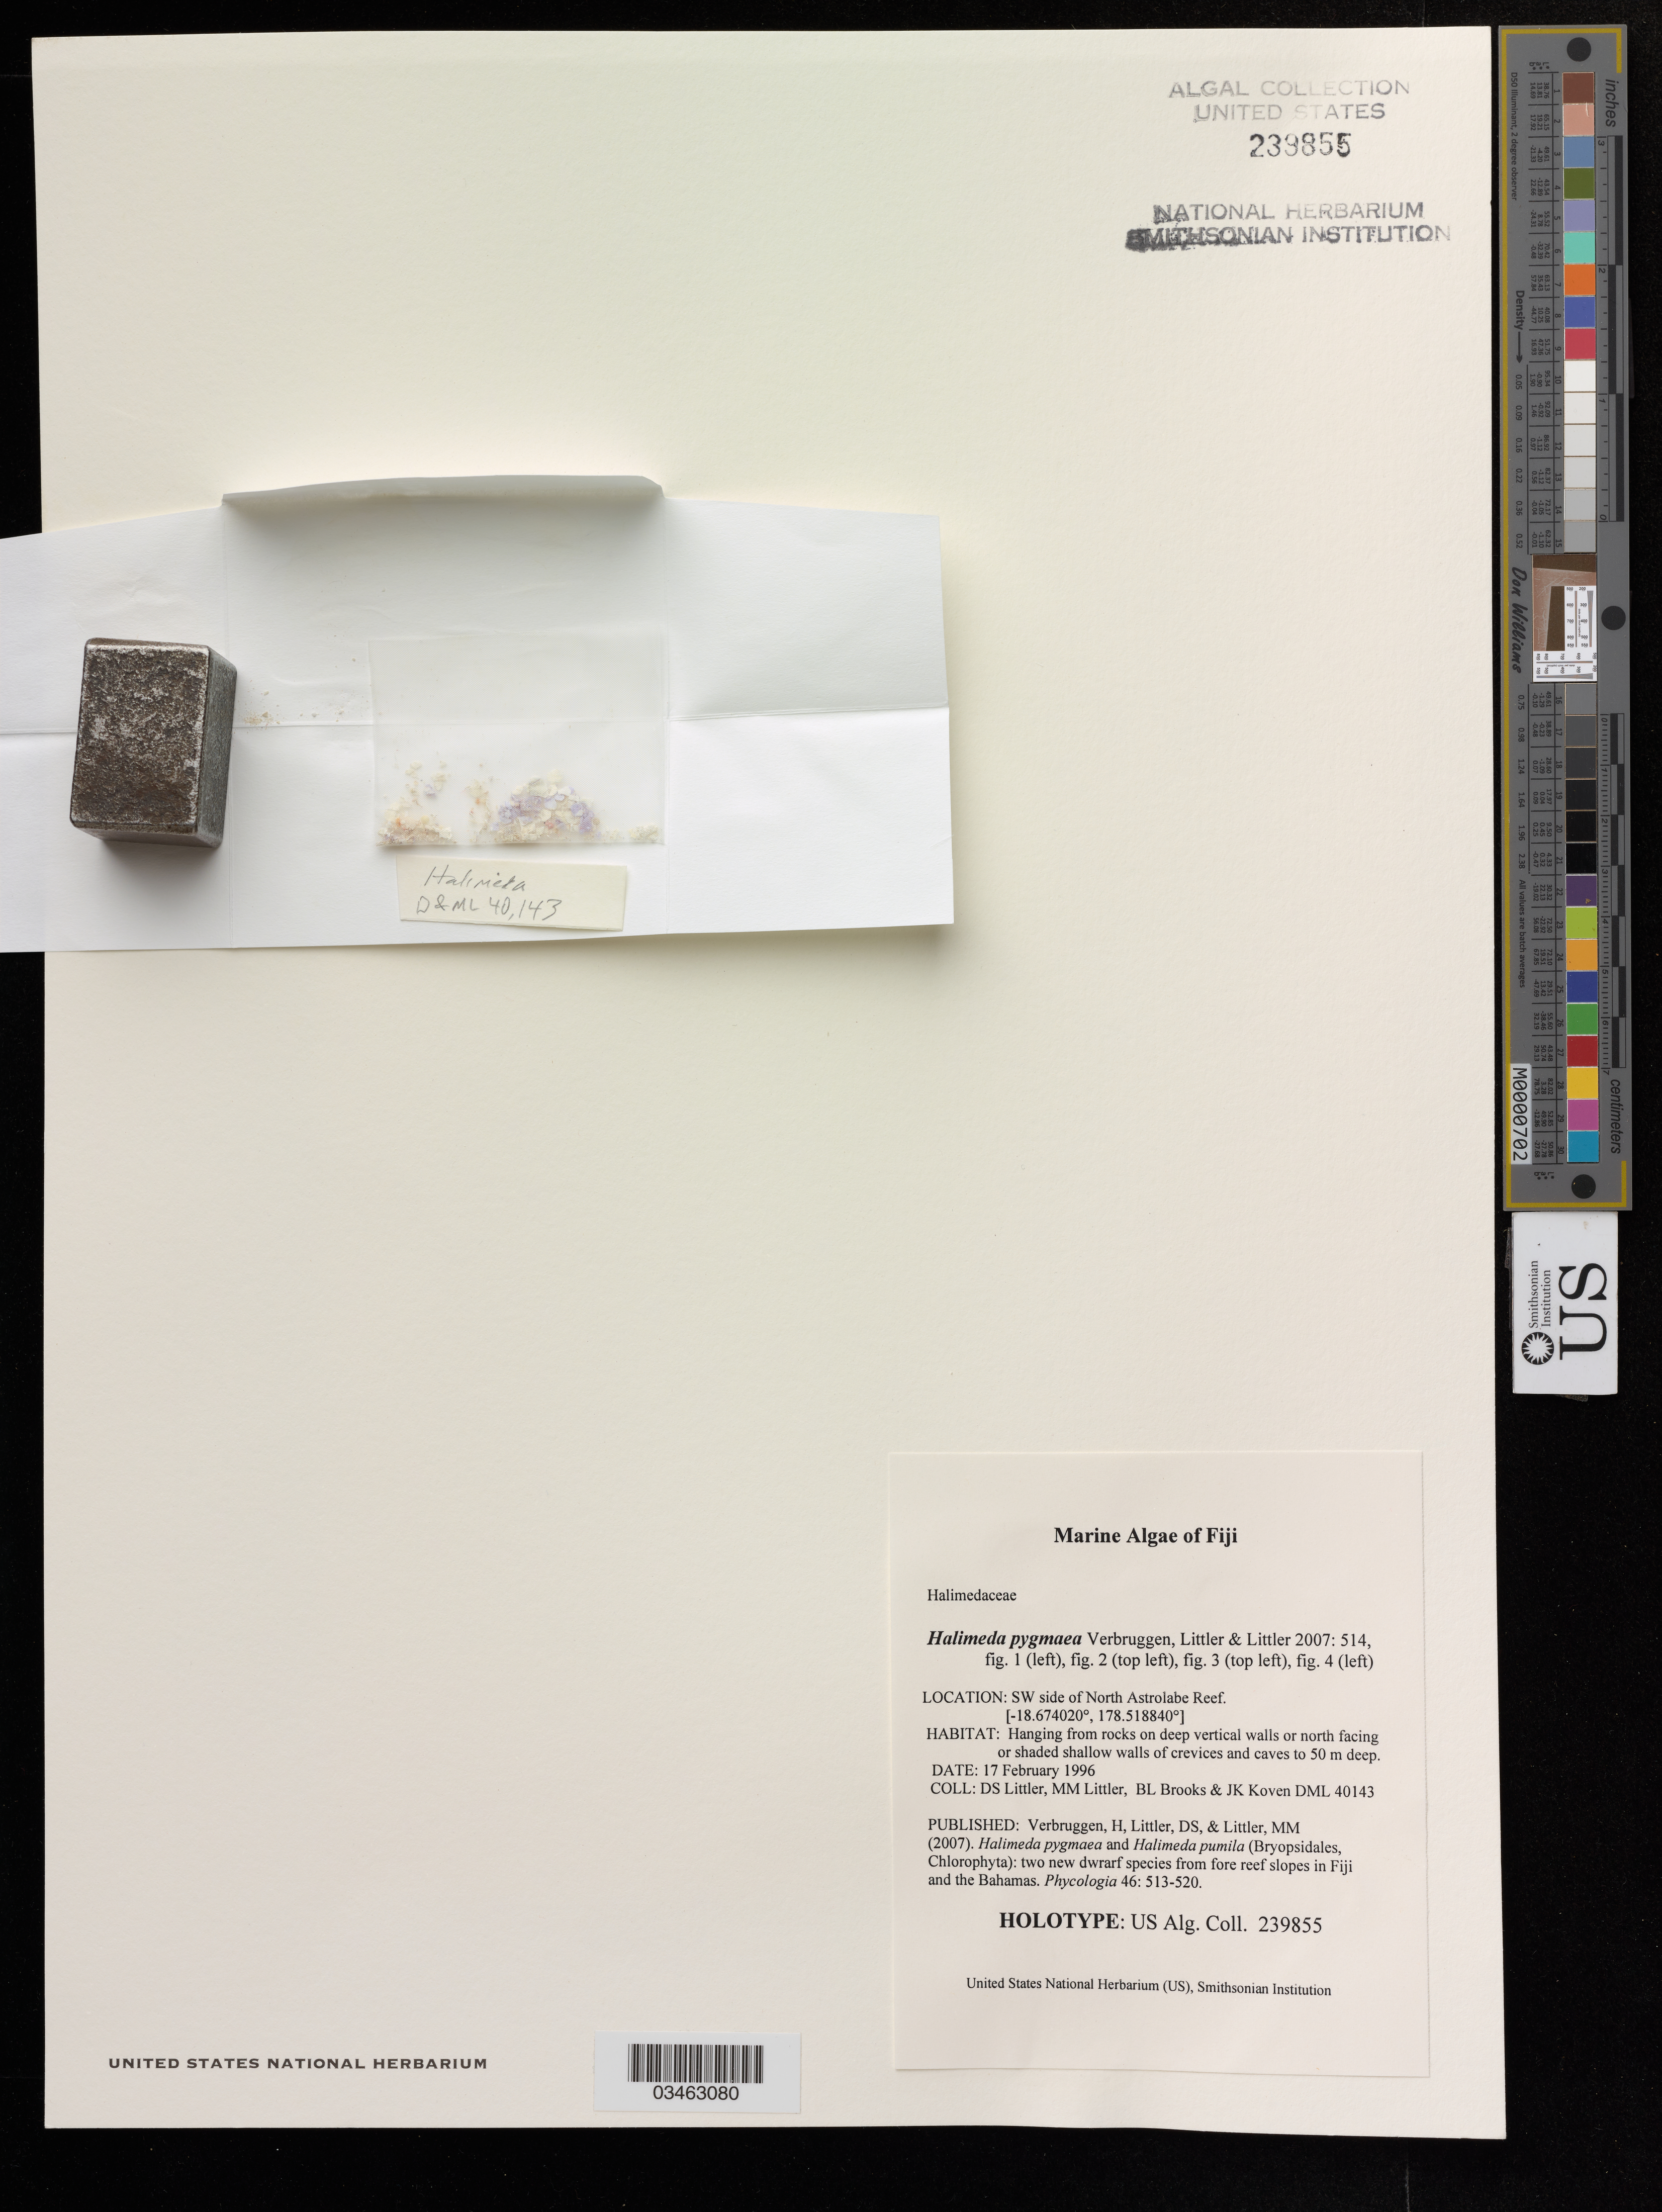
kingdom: Plantae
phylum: Chlorophyta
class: Ulvophyceae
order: Bryopsidales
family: Halimedaceae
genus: Halimeda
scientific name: Halimeda pygmaea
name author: Verbruggen et al.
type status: Holotype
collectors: D. S. Littler, M. M. Littler, B. Brooks & J. Koven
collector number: DML 40143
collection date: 1996-02-17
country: Fiji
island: Kadavu Group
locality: SW side of North Astrolabe Reef.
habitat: Hanging from rocks on deep vertical walls or north facing or shaded shallow walls of crevices and caves.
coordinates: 178.51884, -18.674020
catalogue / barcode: US 239855